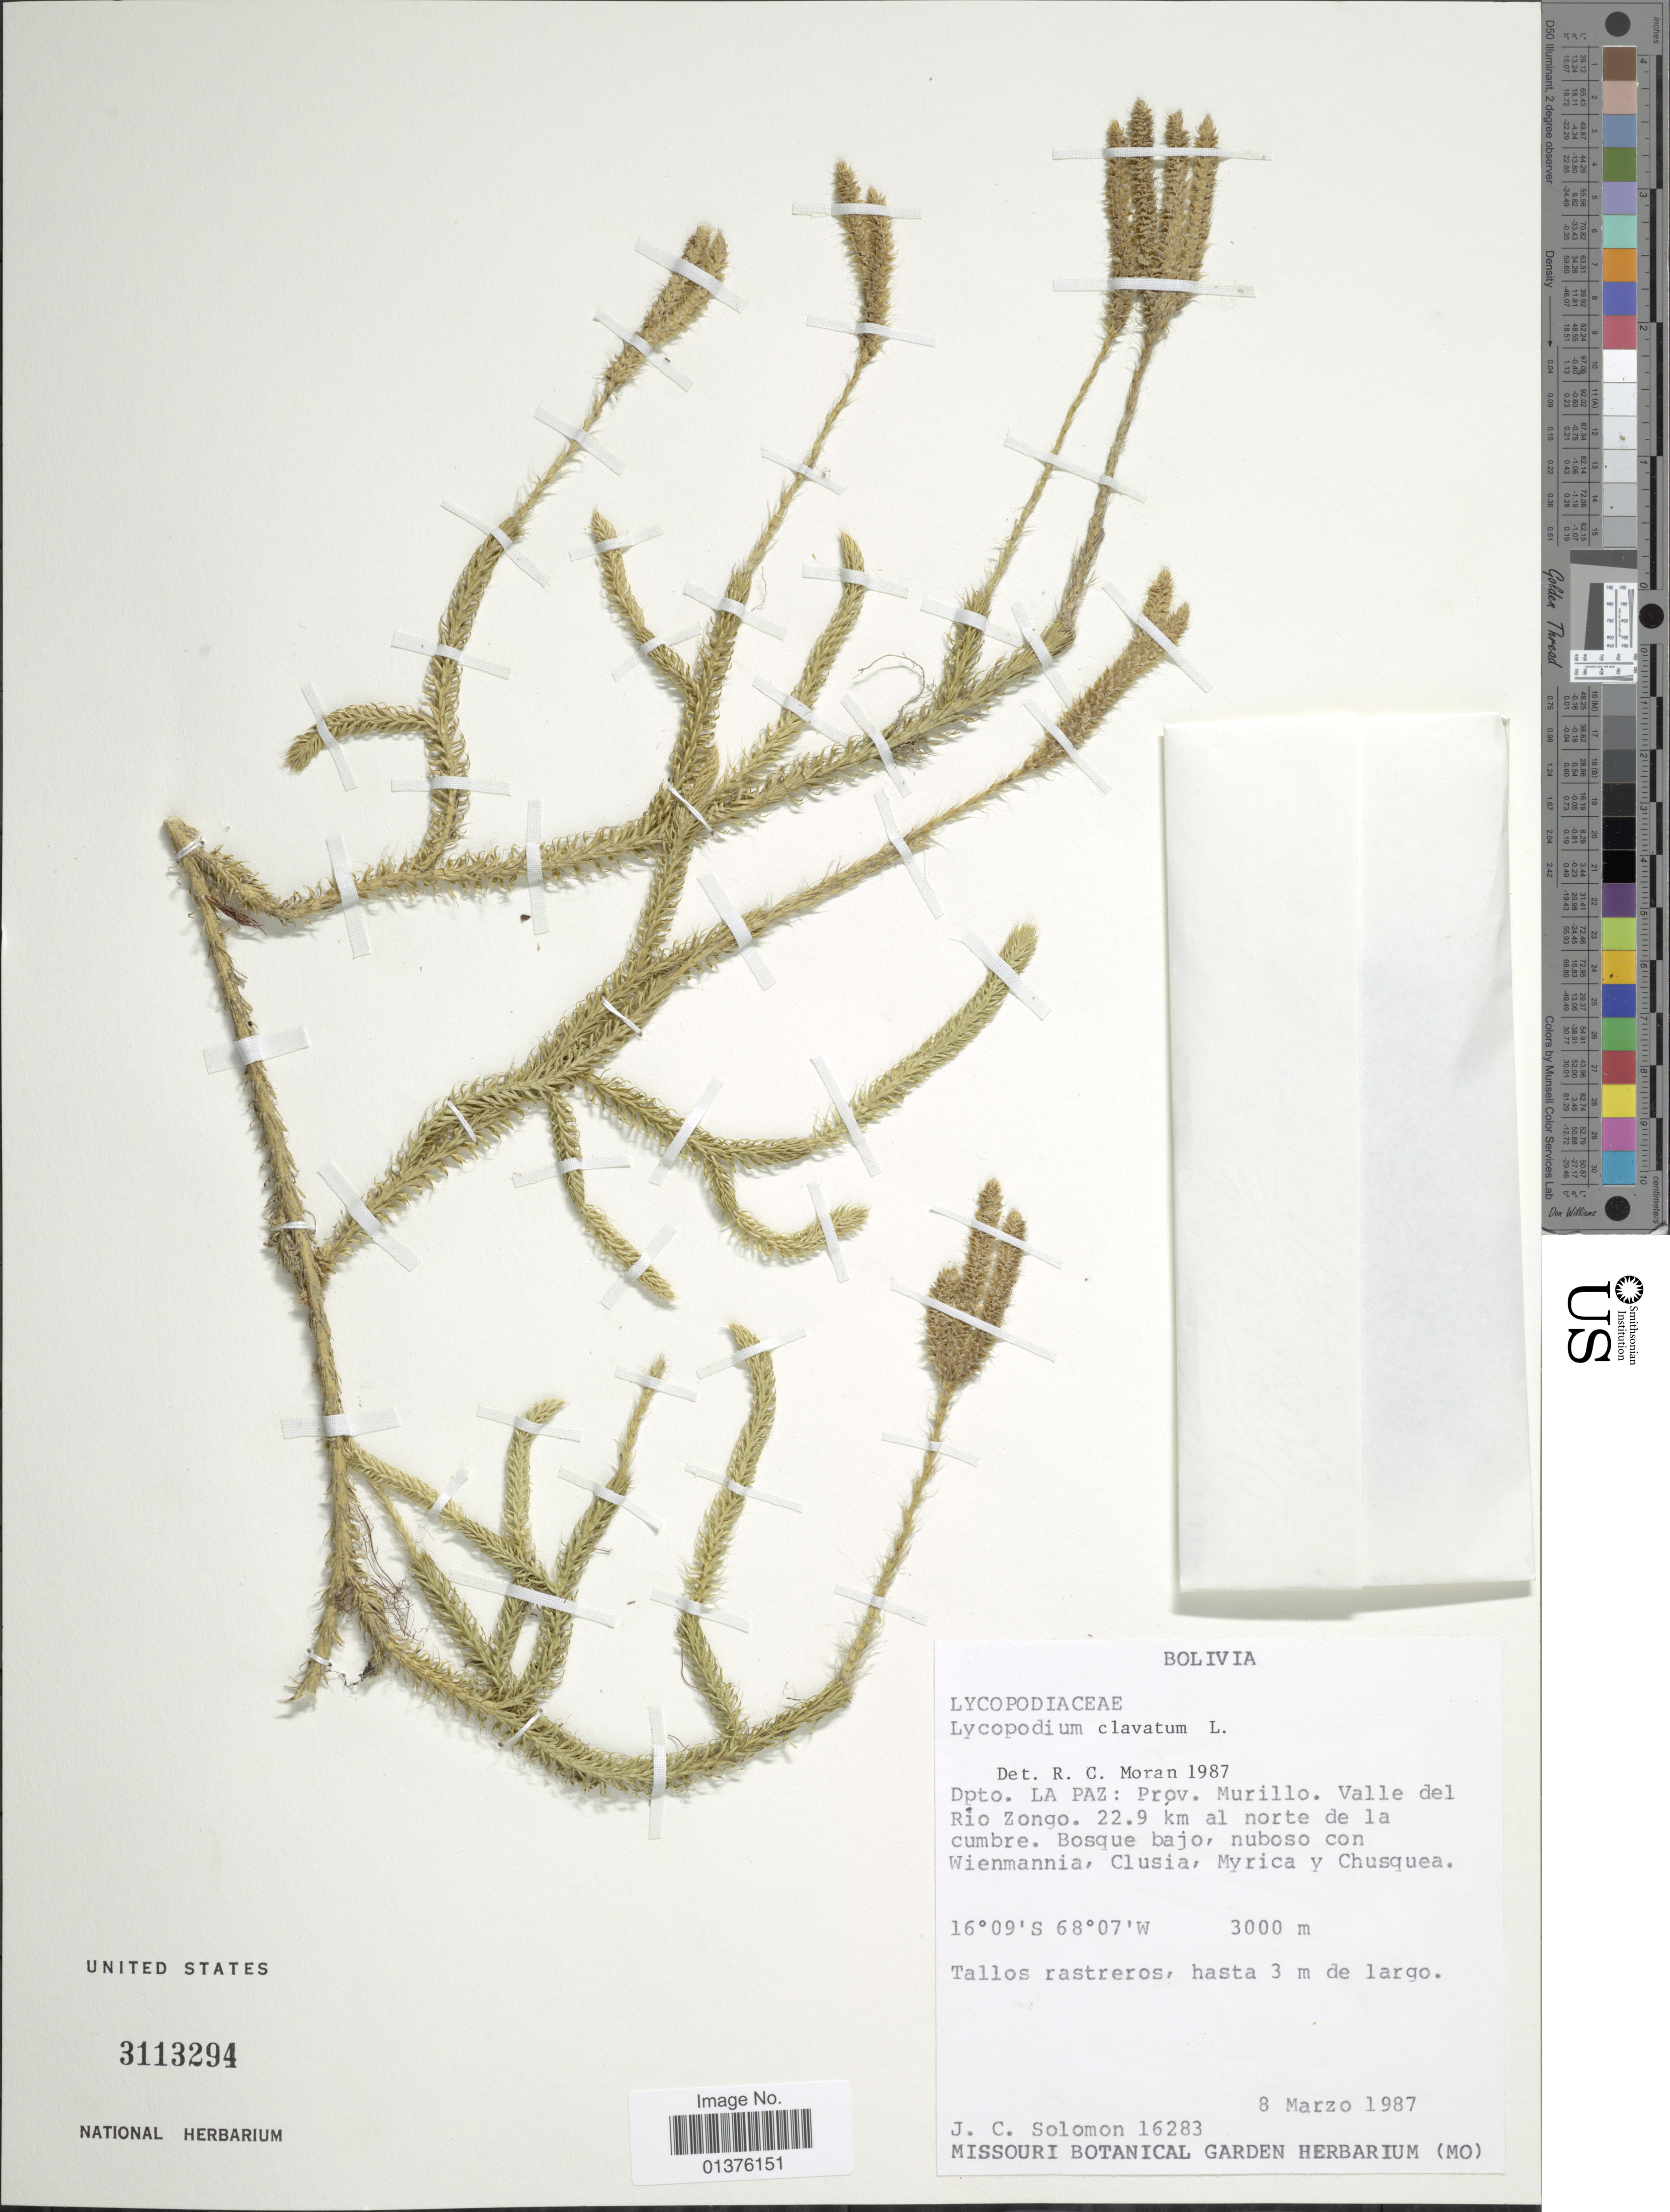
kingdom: Plantae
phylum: Tracheophyta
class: Lycopodiopsida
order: Lycopodiales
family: Lycopodiaceae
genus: Lycopodium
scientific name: Lycopodium clavatum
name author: L.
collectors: J. C. Solomon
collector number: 16283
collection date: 1987-03-08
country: Bolivia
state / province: La Paz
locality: Prov. Murillo, Valle del Rio Zongo 22.9 km al norte de la cumbre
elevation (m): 3000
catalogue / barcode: US 3113294